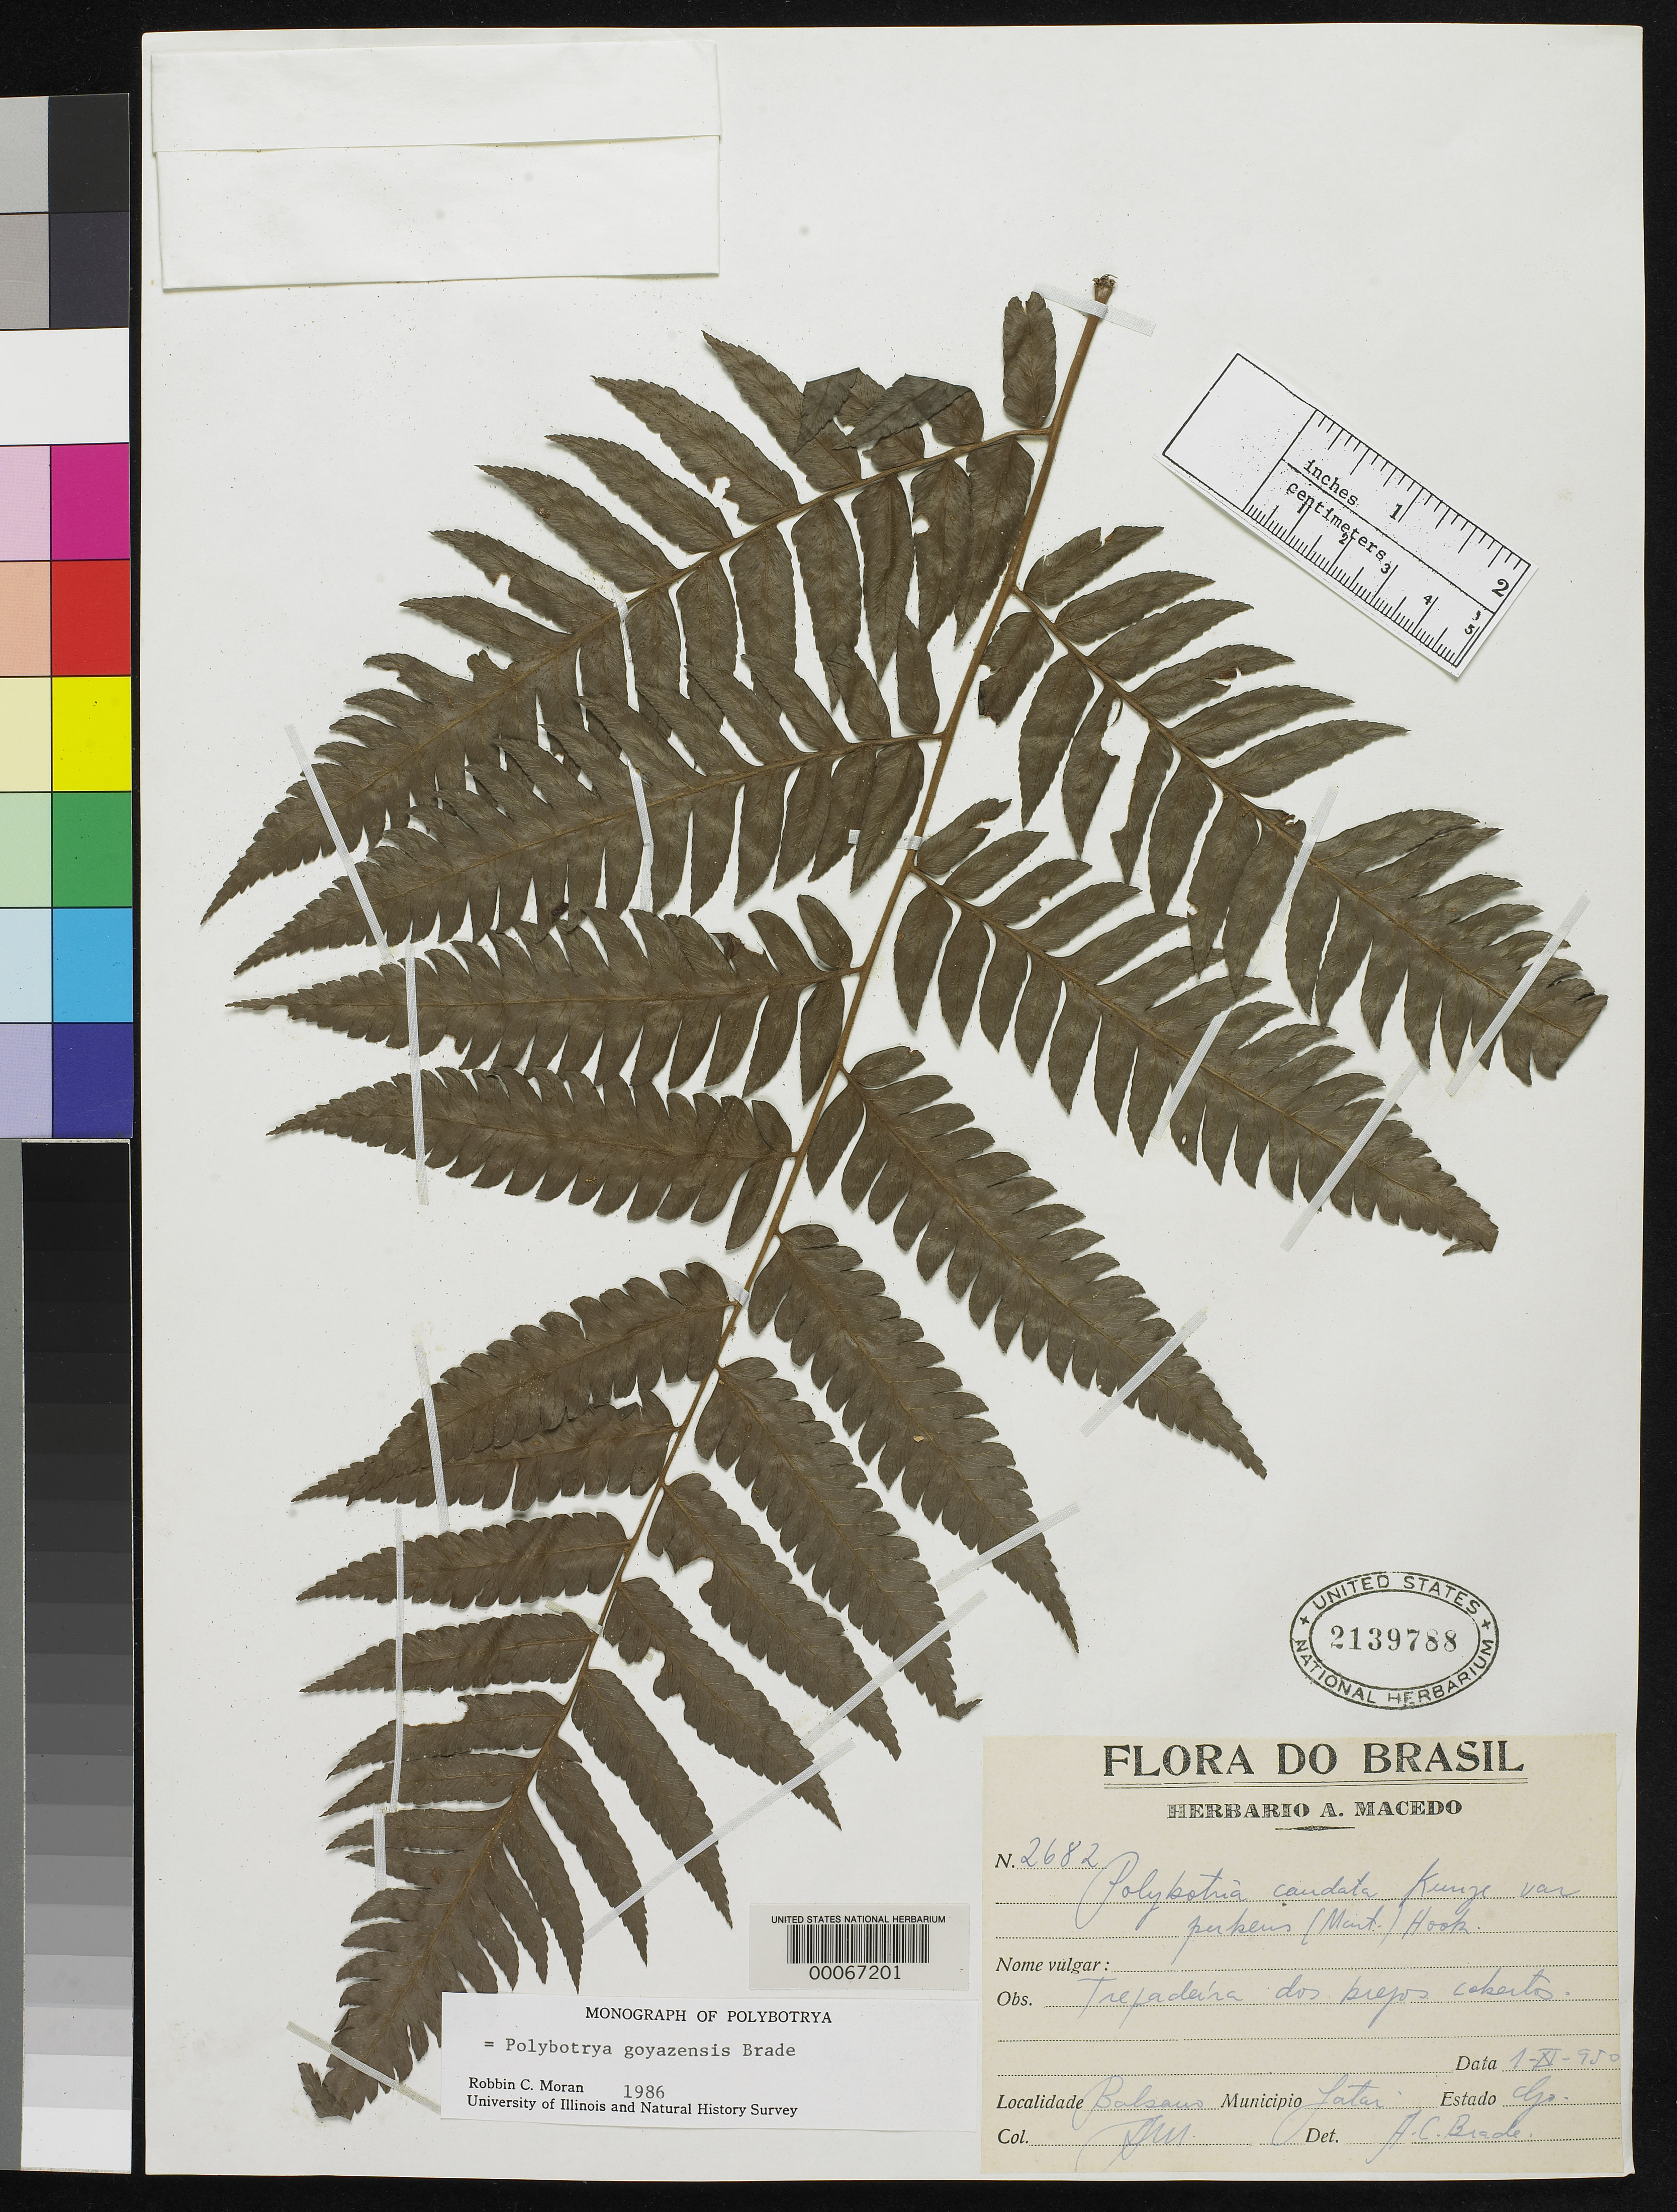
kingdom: Plantae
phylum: Tracheophyta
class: Polypodiopsida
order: Polypodiales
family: Dryopteridaceae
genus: Polybotrya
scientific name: Polybotrya macedoi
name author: Brade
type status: Isotype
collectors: A. Macedo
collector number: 2682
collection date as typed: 01 Nov 1950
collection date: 1950-11-01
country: Brazil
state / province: Goiás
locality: Jatai.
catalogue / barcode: US 2139788